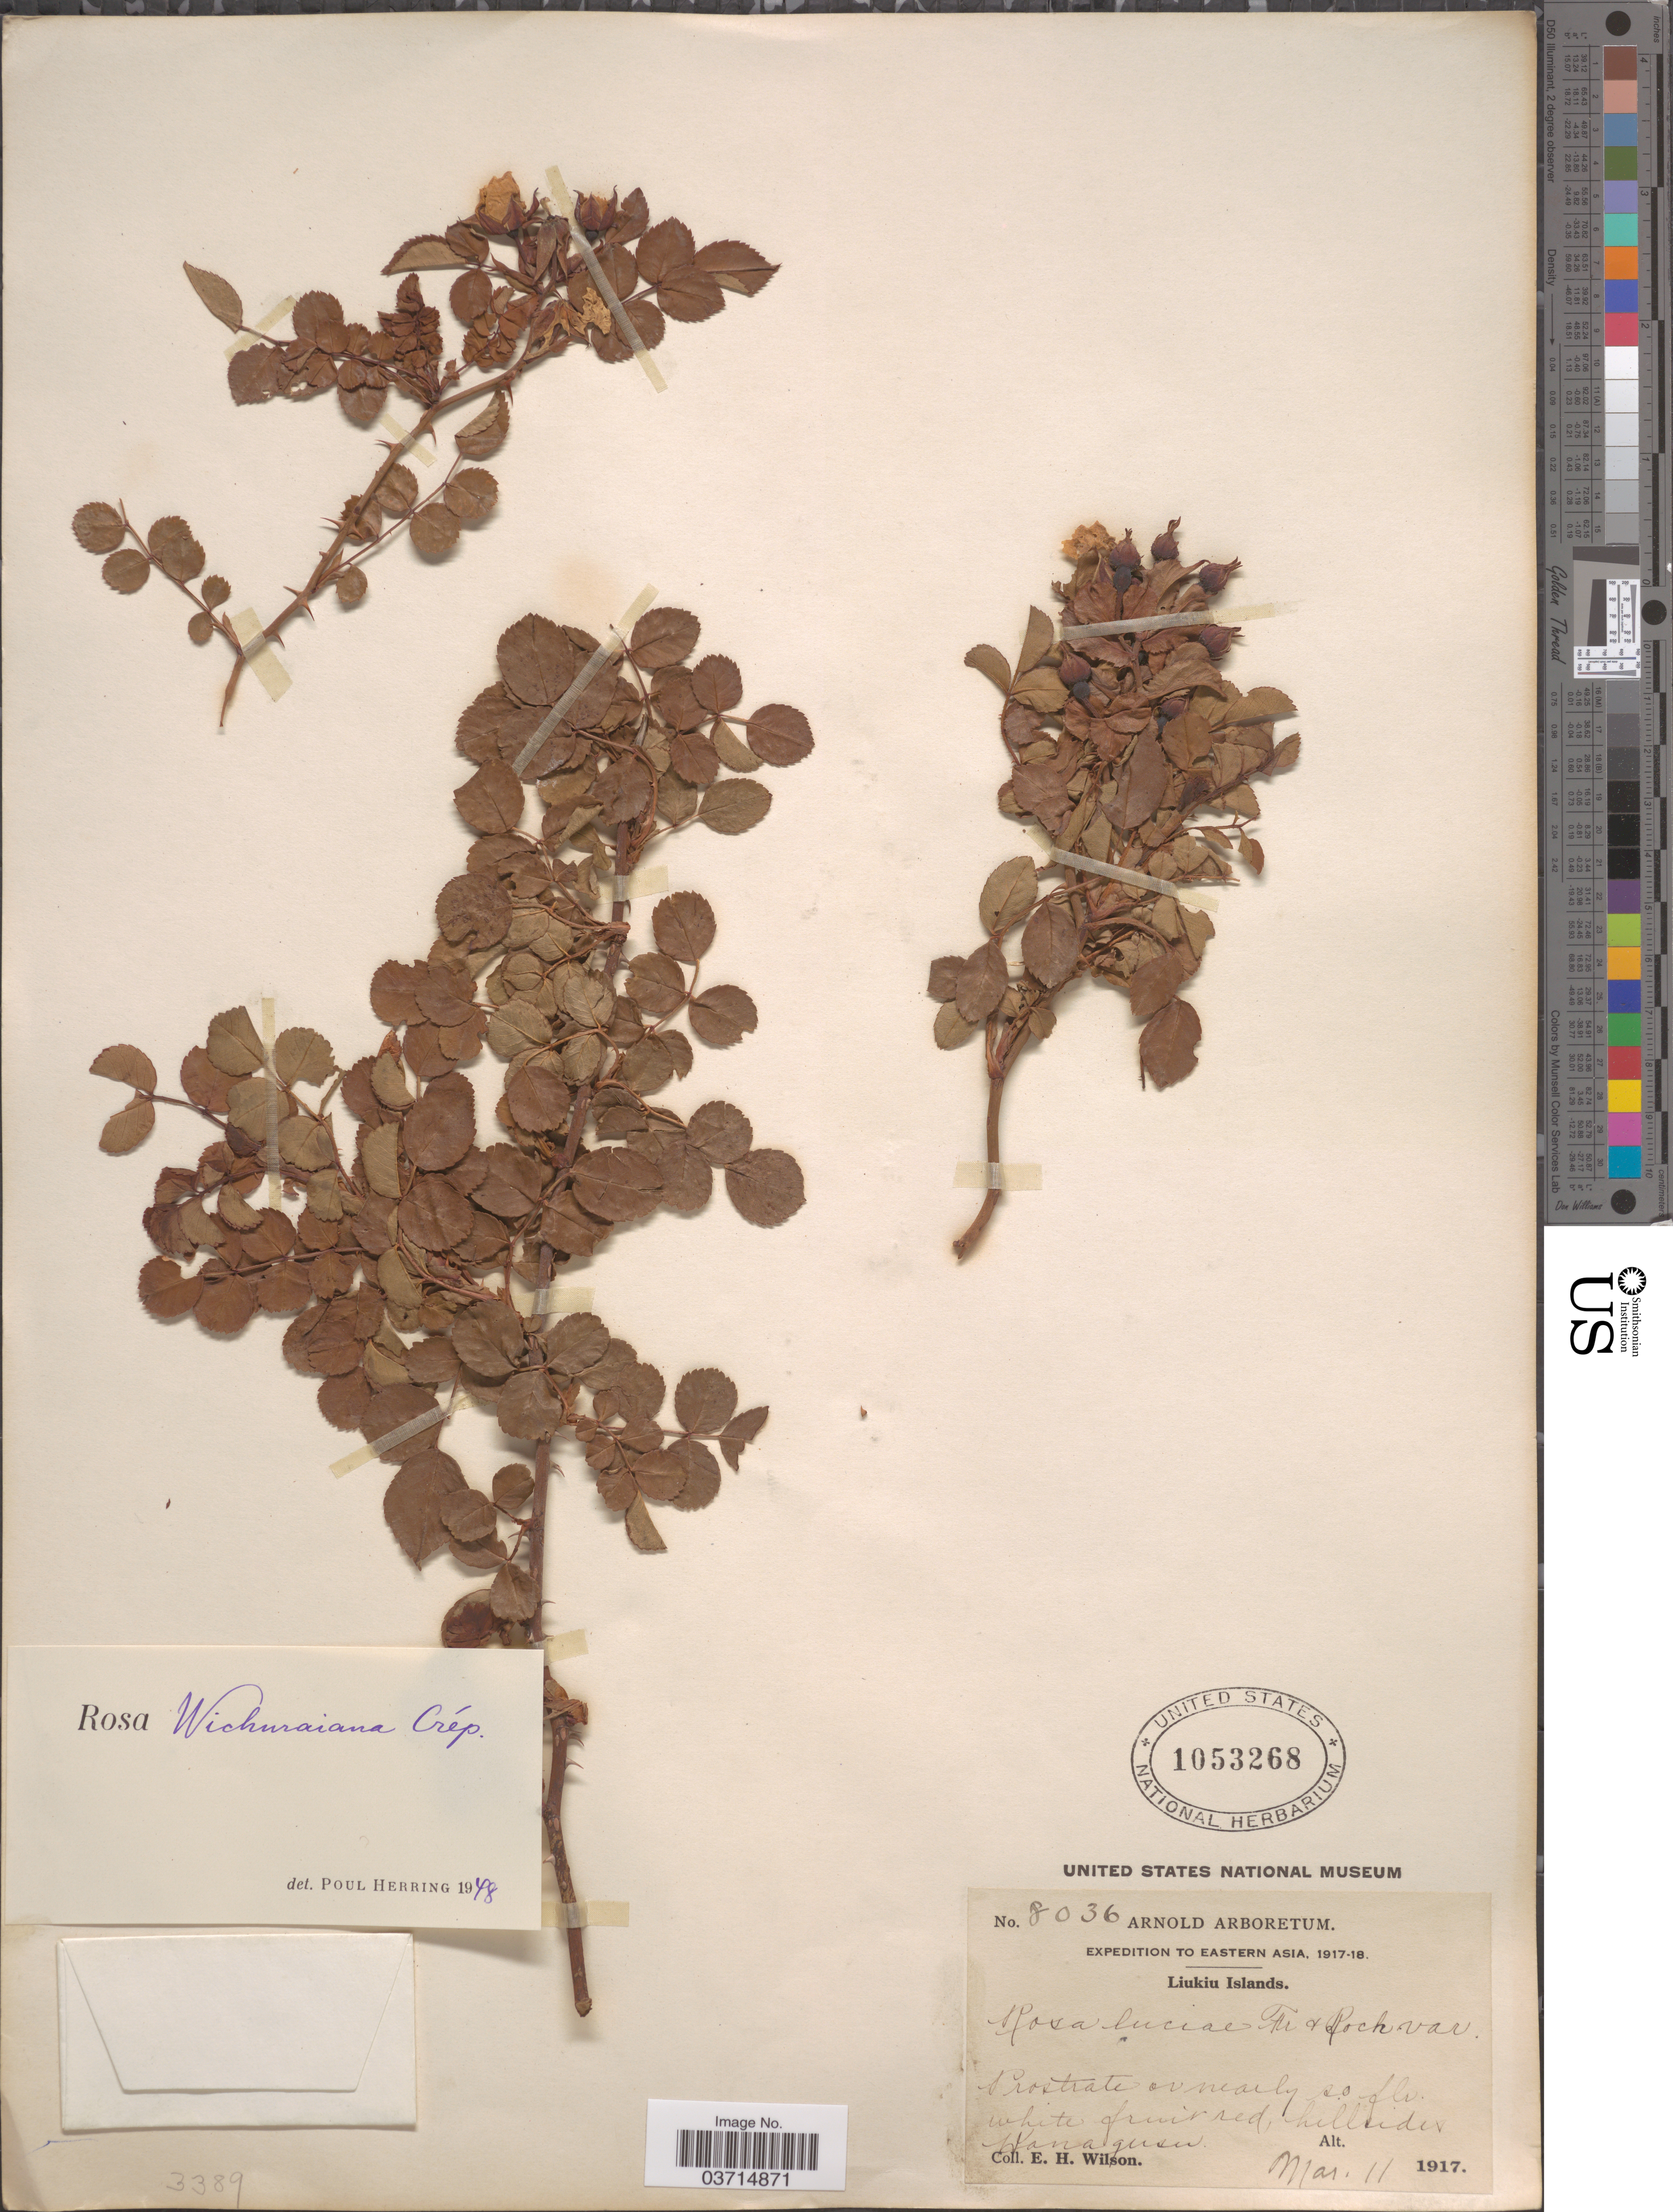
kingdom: Plantae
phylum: Tracheophyta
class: Magnoliopsida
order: Rosales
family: Rosaceae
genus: Rosa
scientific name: Rosa wichuraiana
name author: Crepin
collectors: E. Wilson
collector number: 8036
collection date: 1917-03-11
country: Japan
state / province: Okinawa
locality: Eastern Asia. Liukiu Islands. Hanagusu.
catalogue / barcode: US 1053268